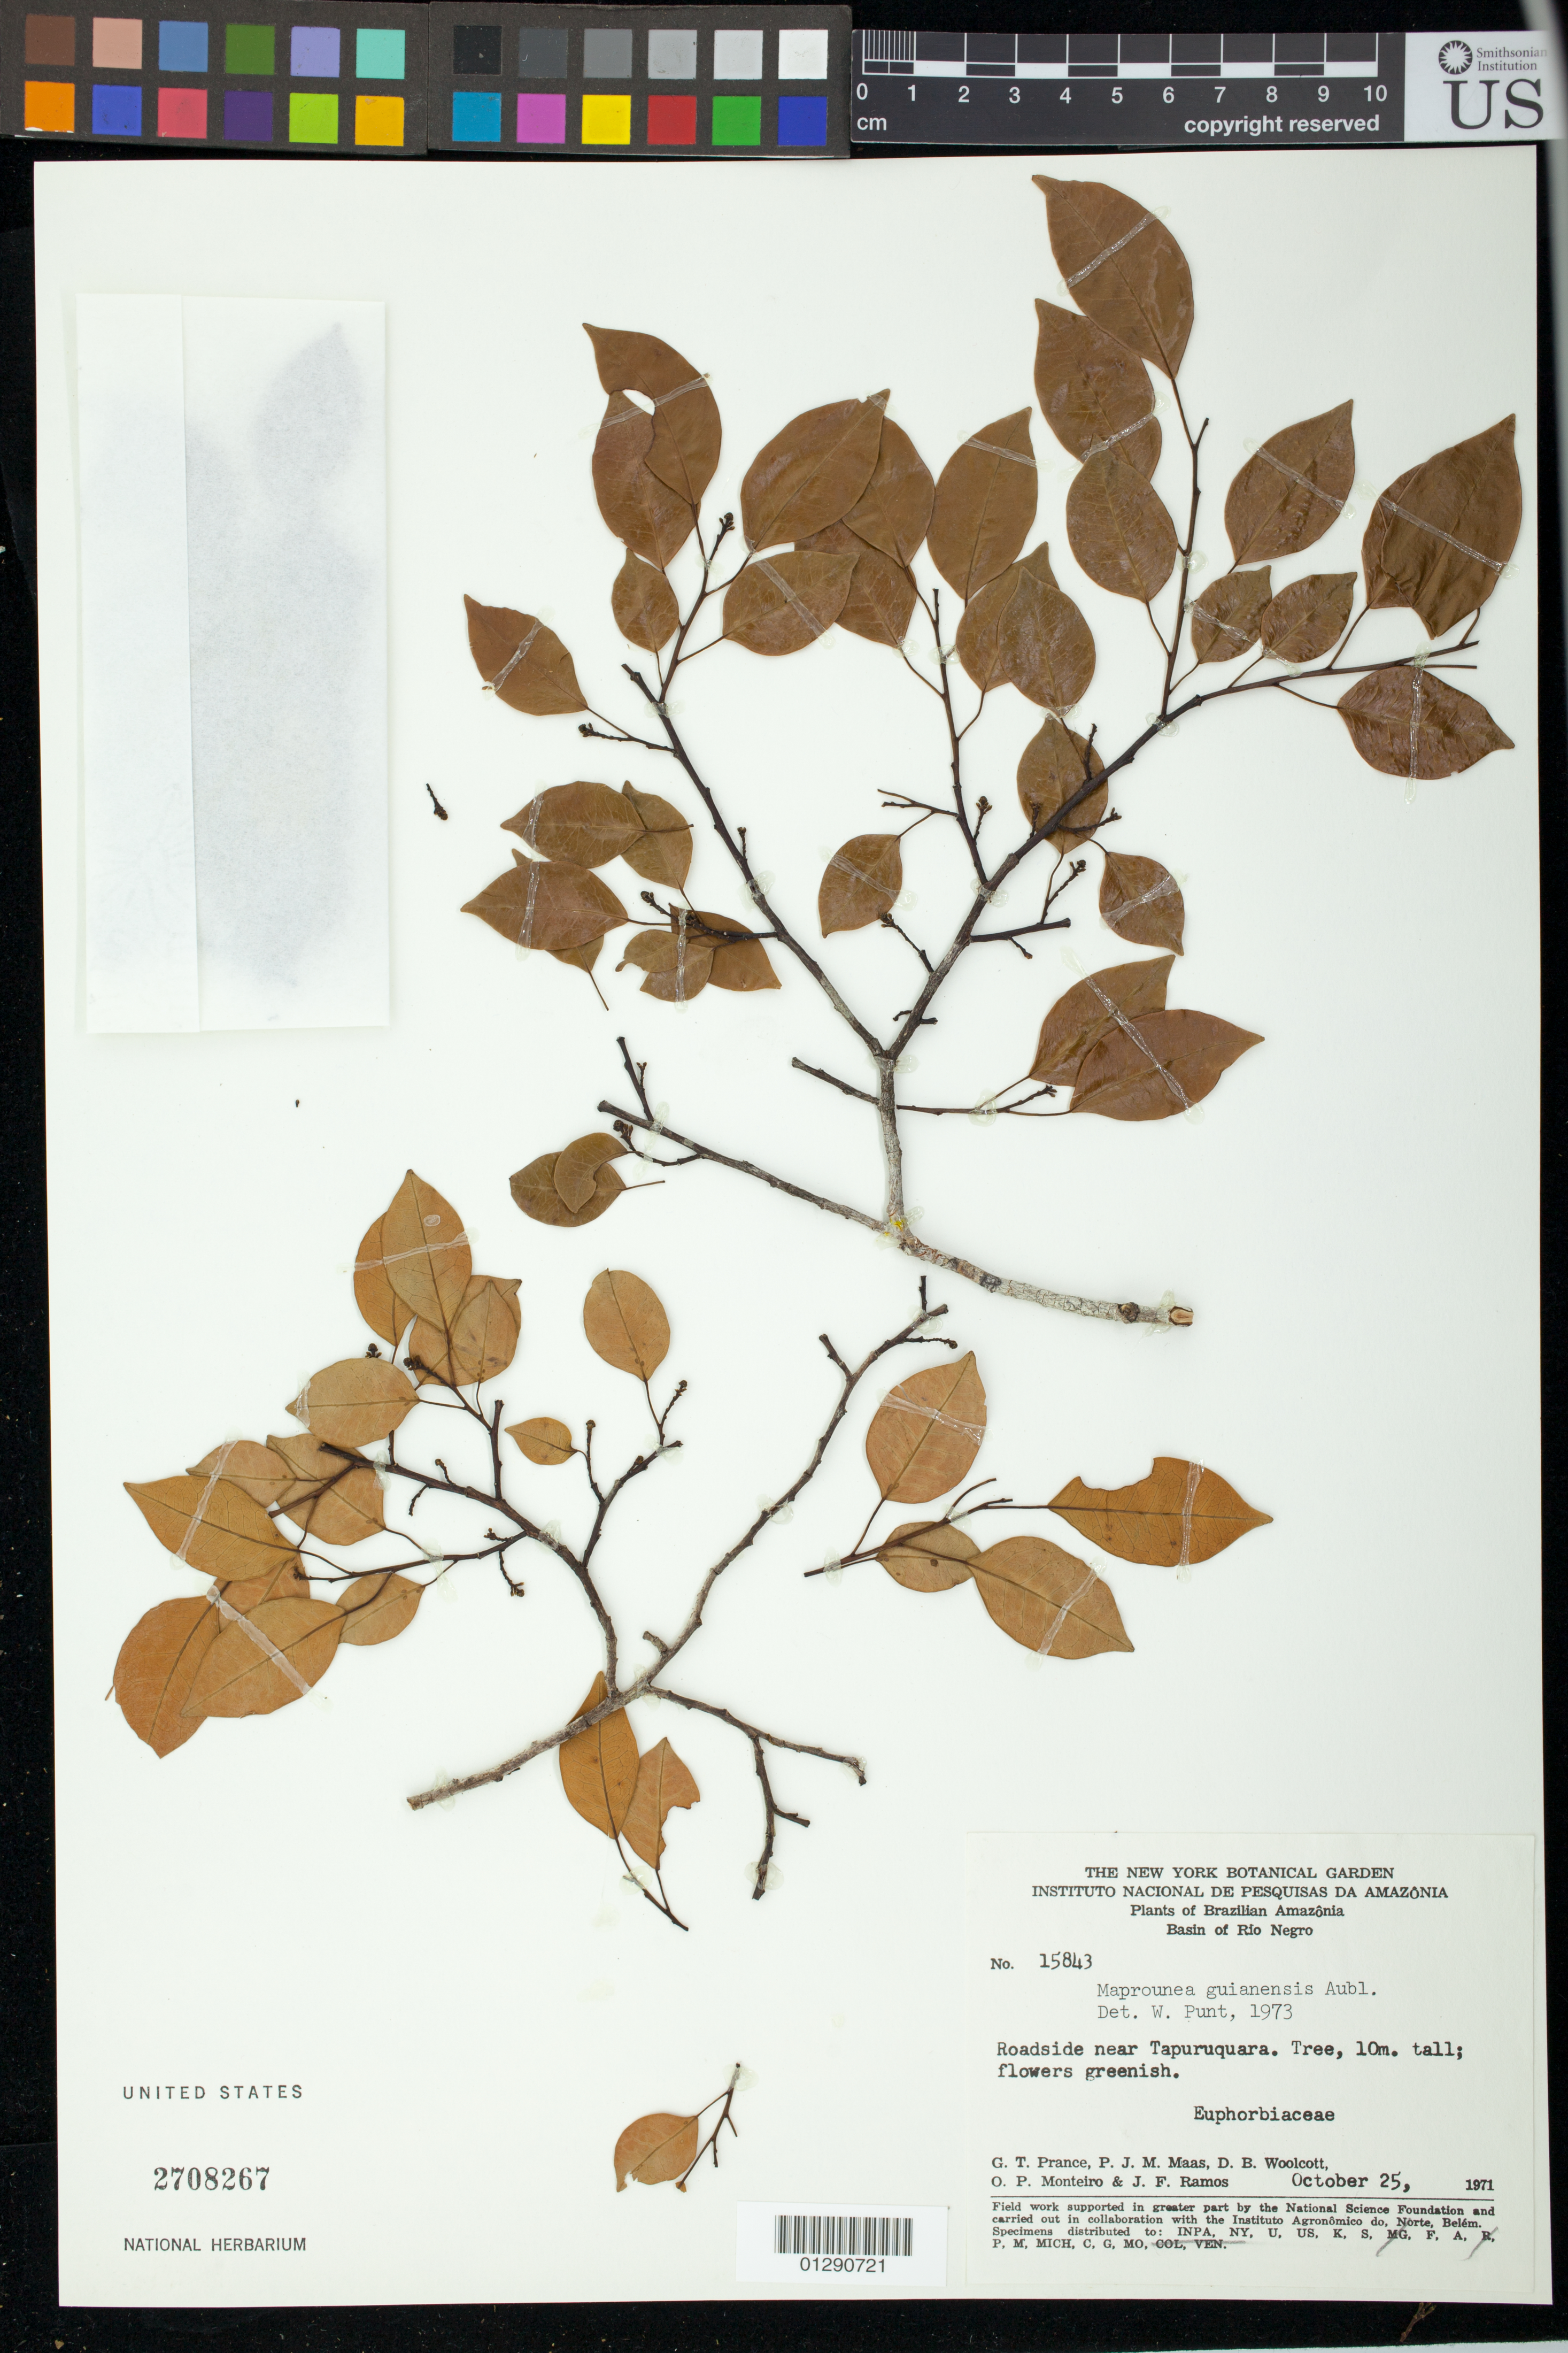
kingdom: Plantae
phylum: Tracheophyta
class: Magnoliopsida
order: Malpighiales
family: Euphorbiaceae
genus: Maprounea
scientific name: Maprounea guianensis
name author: Aubl.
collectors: G. T. Prance, P. Maas, D. B. Woolcott, O. P. Monteiro & J. F. Ramos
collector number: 15843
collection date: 1971-10-25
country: Brazil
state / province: Amazonas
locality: Basin of Rio Negro,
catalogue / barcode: US 2708267